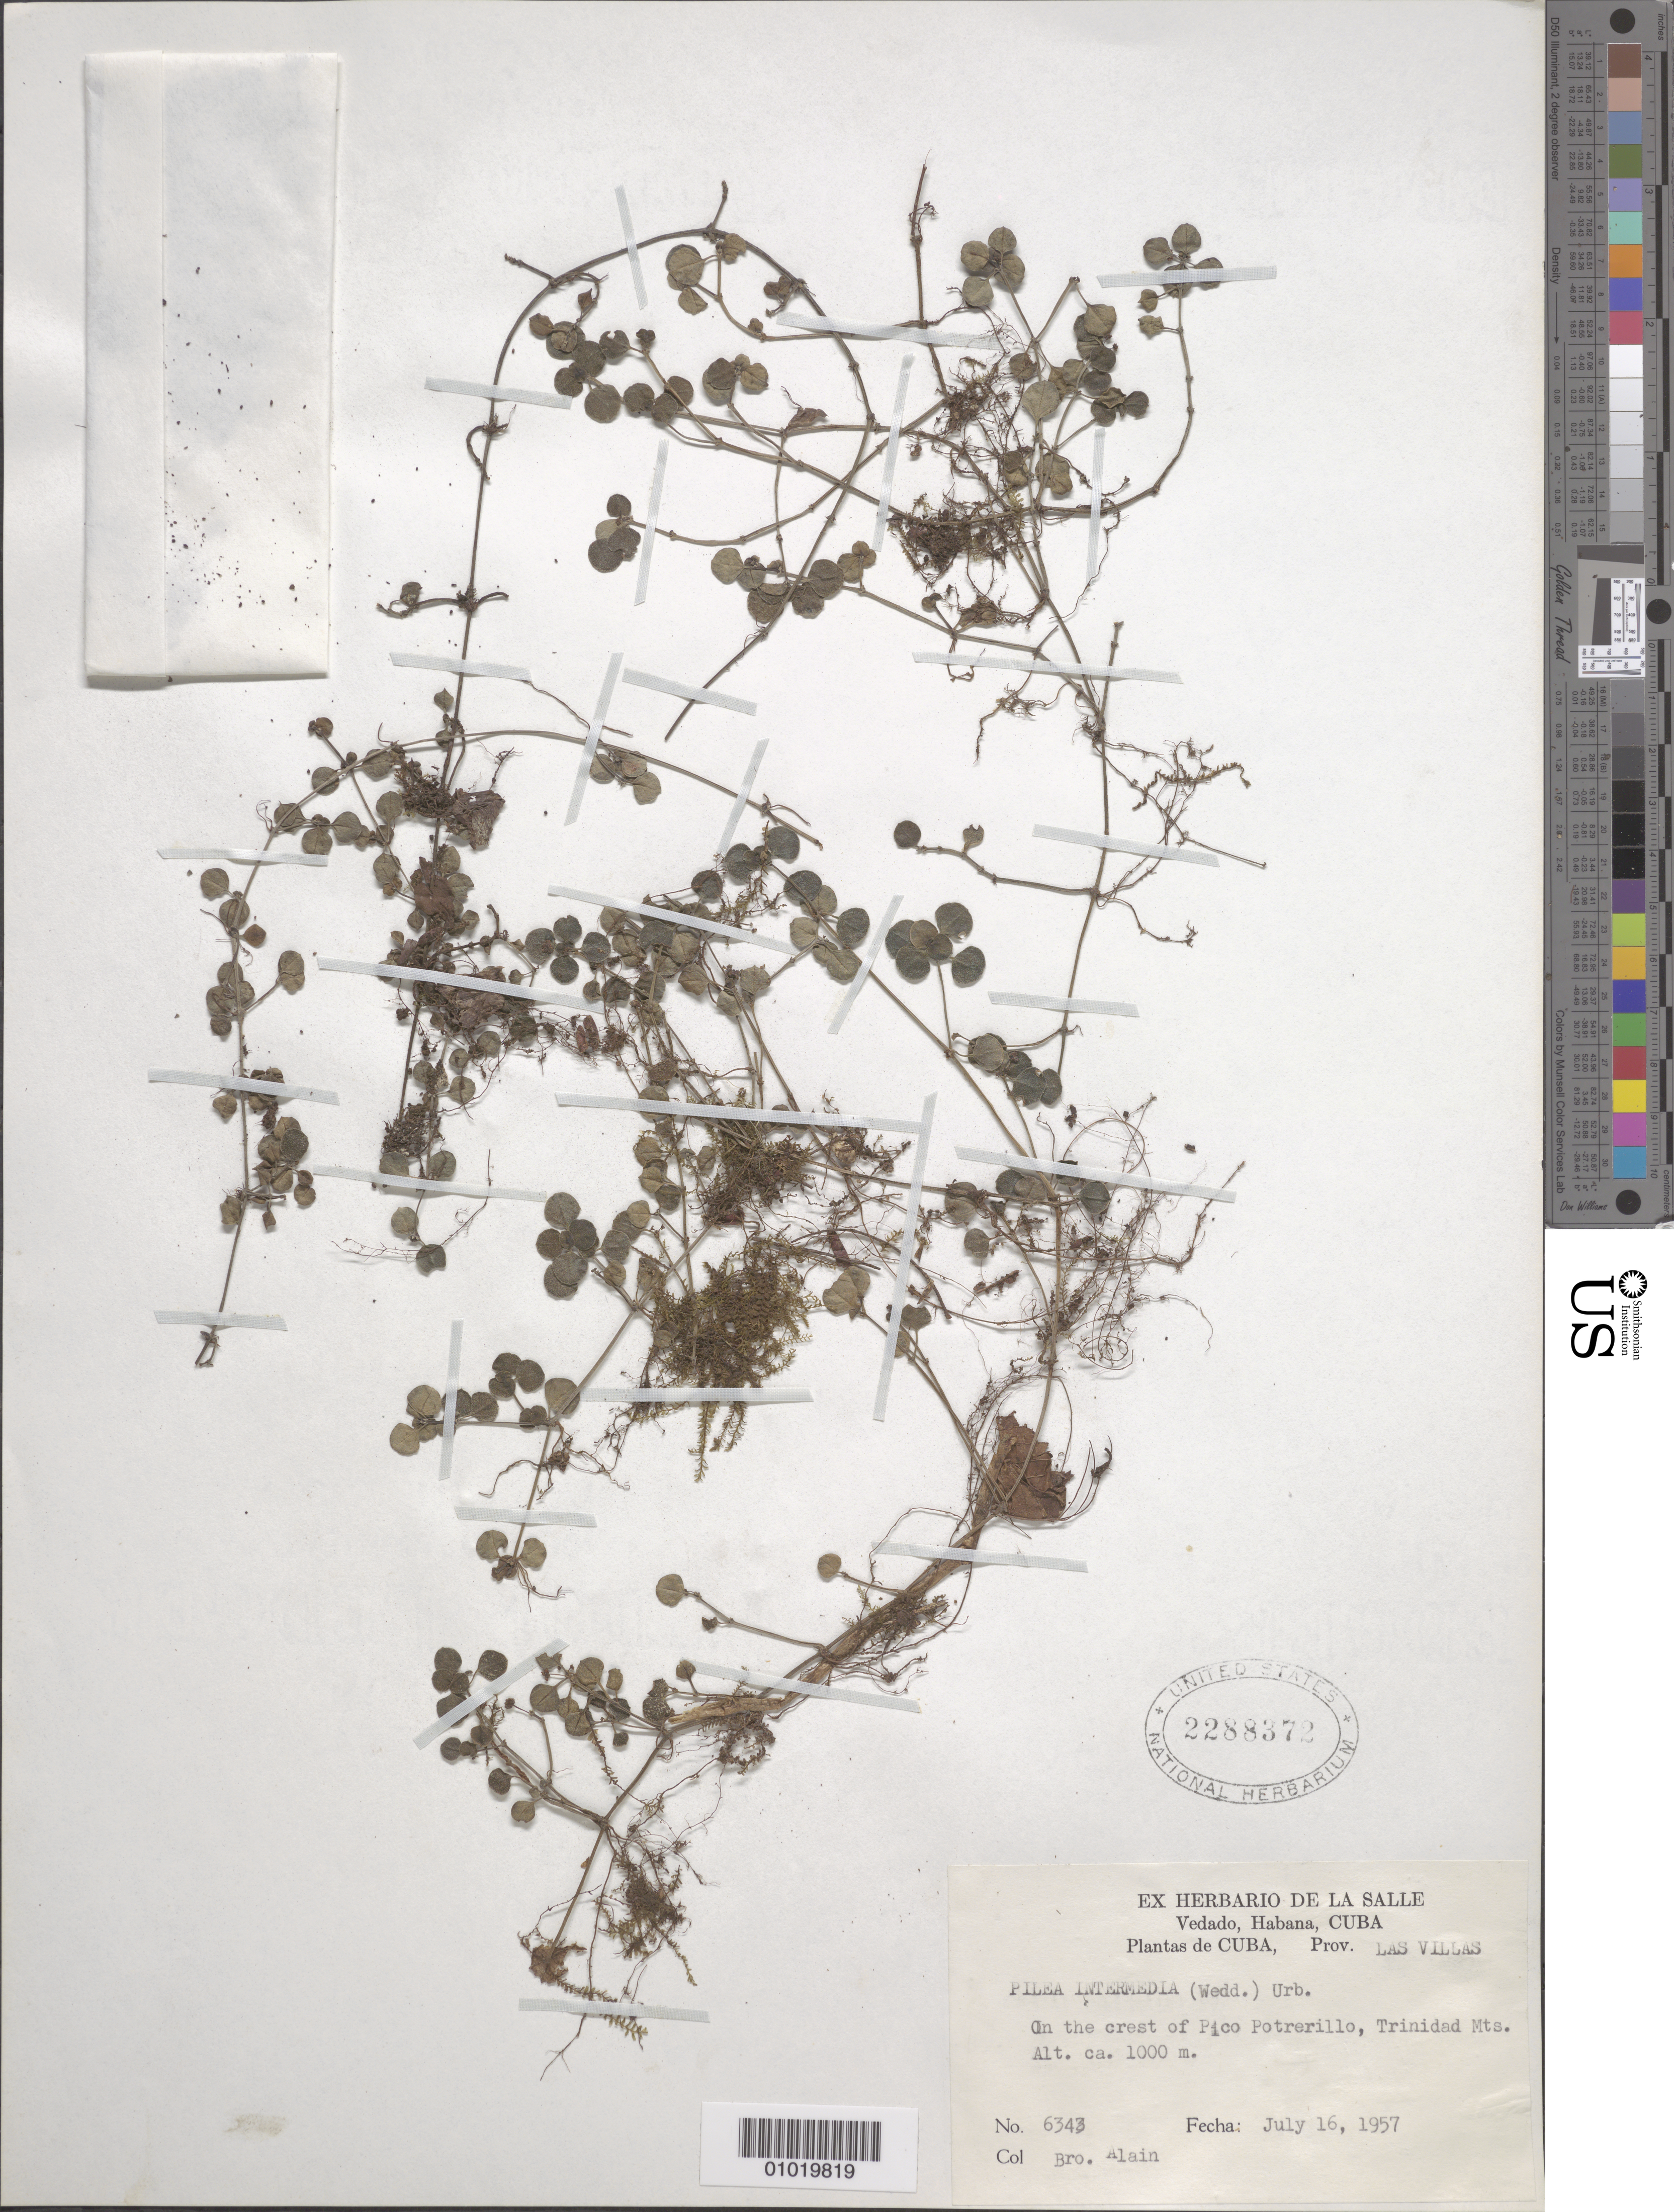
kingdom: Plantae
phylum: Tracheophyta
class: Magnoliopsida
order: Rosales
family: Urticaceae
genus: Pilea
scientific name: Pilea intermedia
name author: (Wedd.) Urb.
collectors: A. H. Liogier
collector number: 6343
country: Cuba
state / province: Sancti Spiritus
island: Cuba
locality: Las Villas On the crest of Pico Potrerillo, Trinidad Mtns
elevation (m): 1000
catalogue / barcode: US 2288372